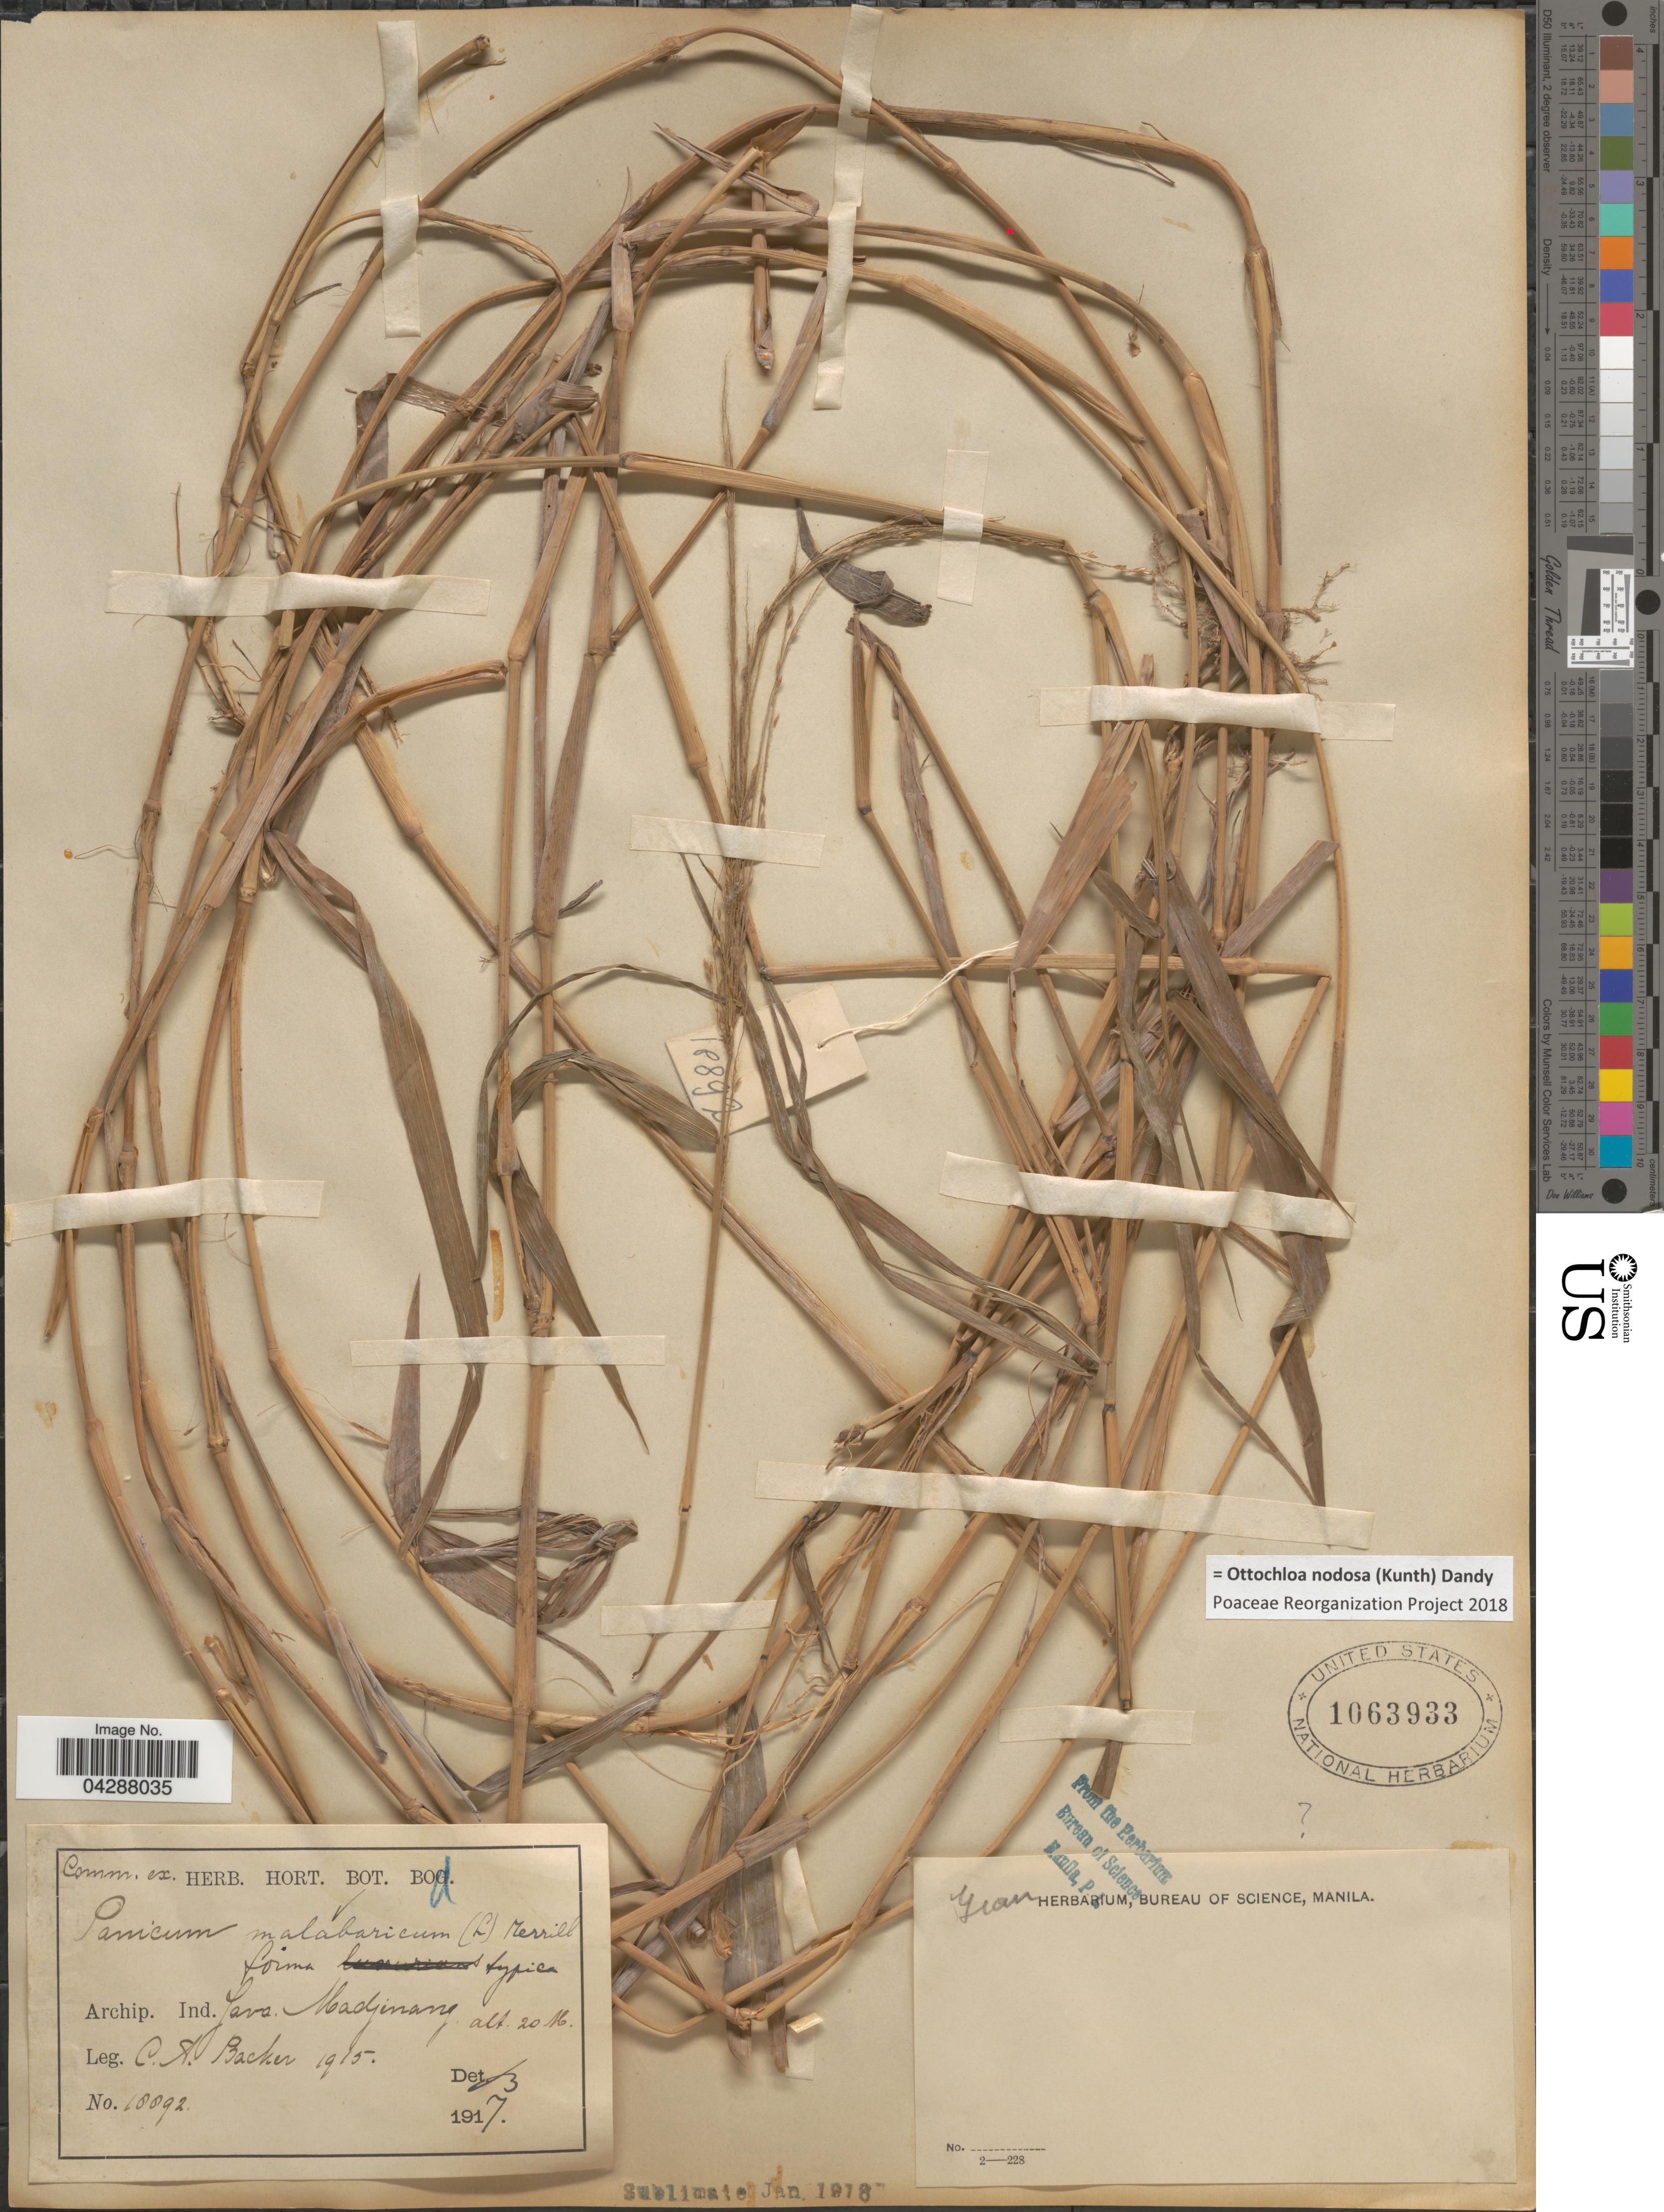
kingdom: Plantae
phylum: Tracheophyta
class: Liliopsida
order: Poales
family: Poaceae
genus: Ottochloa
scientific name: Ottochloa nodosa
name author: (Kunth) Dandy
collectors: C. A. Backer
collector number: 18892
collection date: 1917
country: Indonesia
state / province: Java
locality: Archip. Ind. Madjinang.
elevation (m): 20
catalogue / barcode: US 1063933